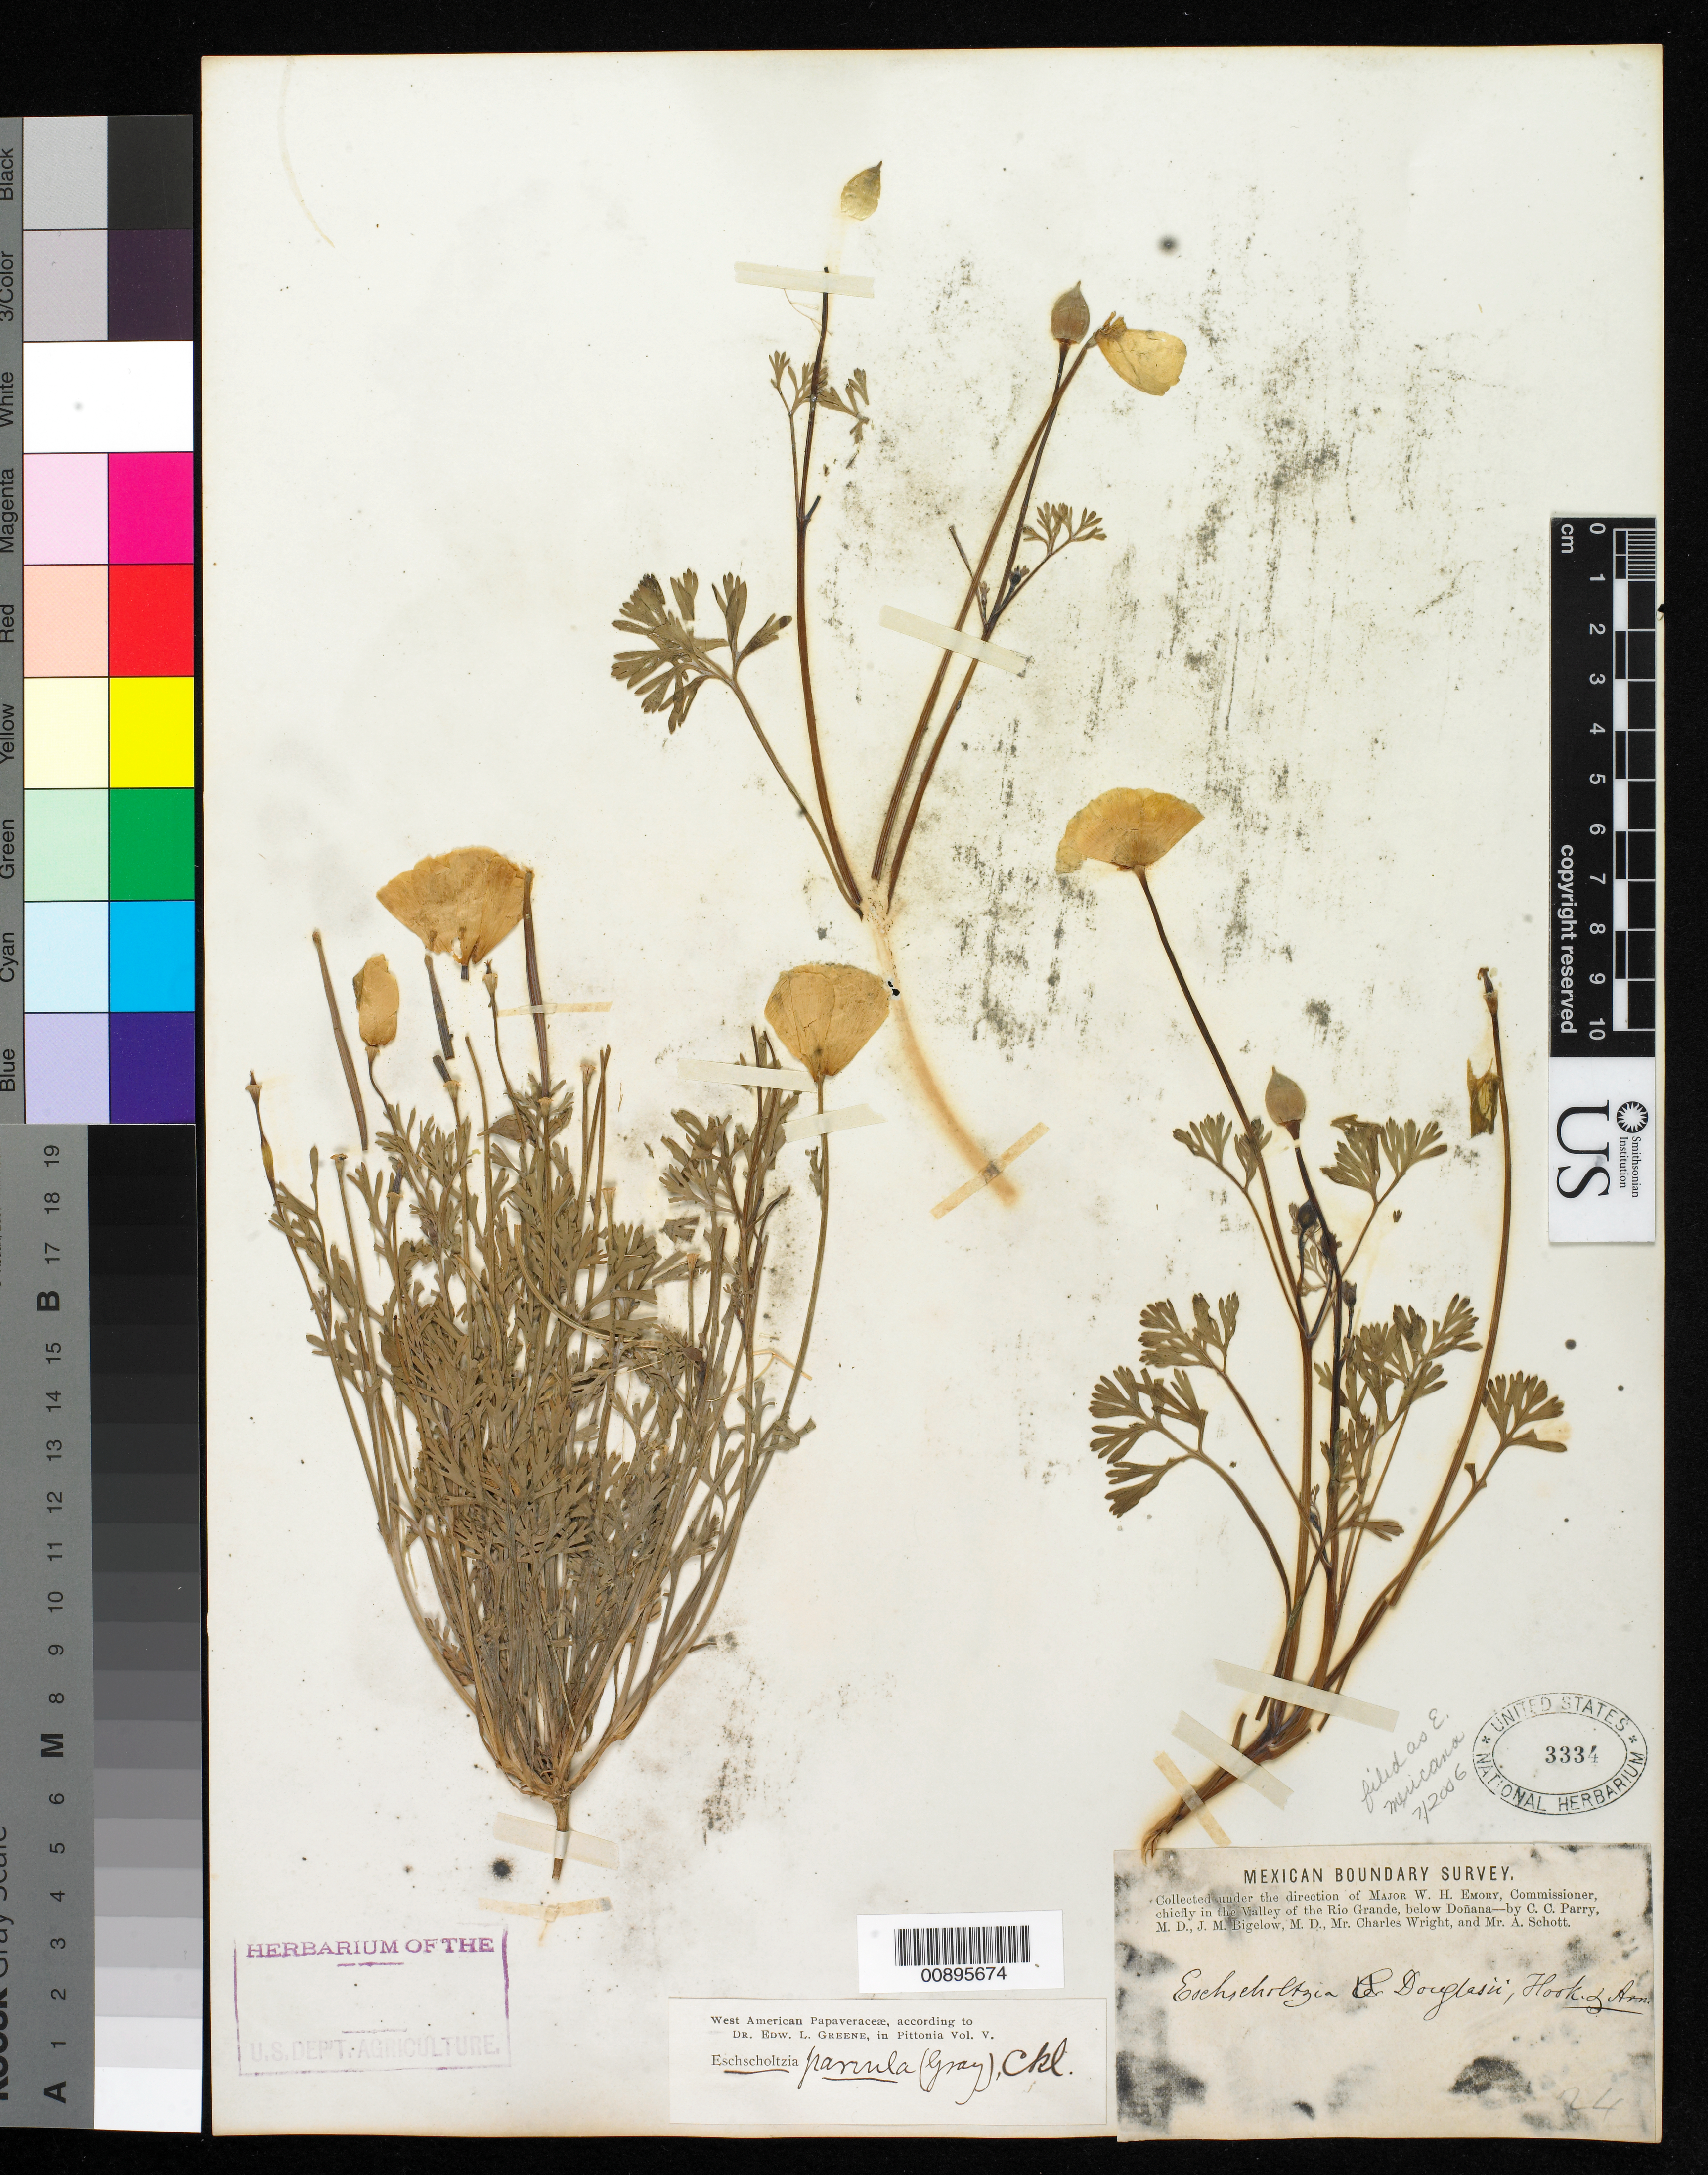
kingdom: Plantae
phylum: Tracheophyta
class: Magnoliopsida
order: Ranunculales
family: Papaveraceae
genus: Eschscholzia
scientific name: Eschscholzia mexicana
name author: Greene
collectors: C. C. Parry, J. M. Bigelow, C. Wright & A. C. V. Schott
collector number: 24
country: United States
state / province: New Mexico / Texas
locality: Valley of the Rio Grande, below Doñana.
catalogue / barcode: US 3334